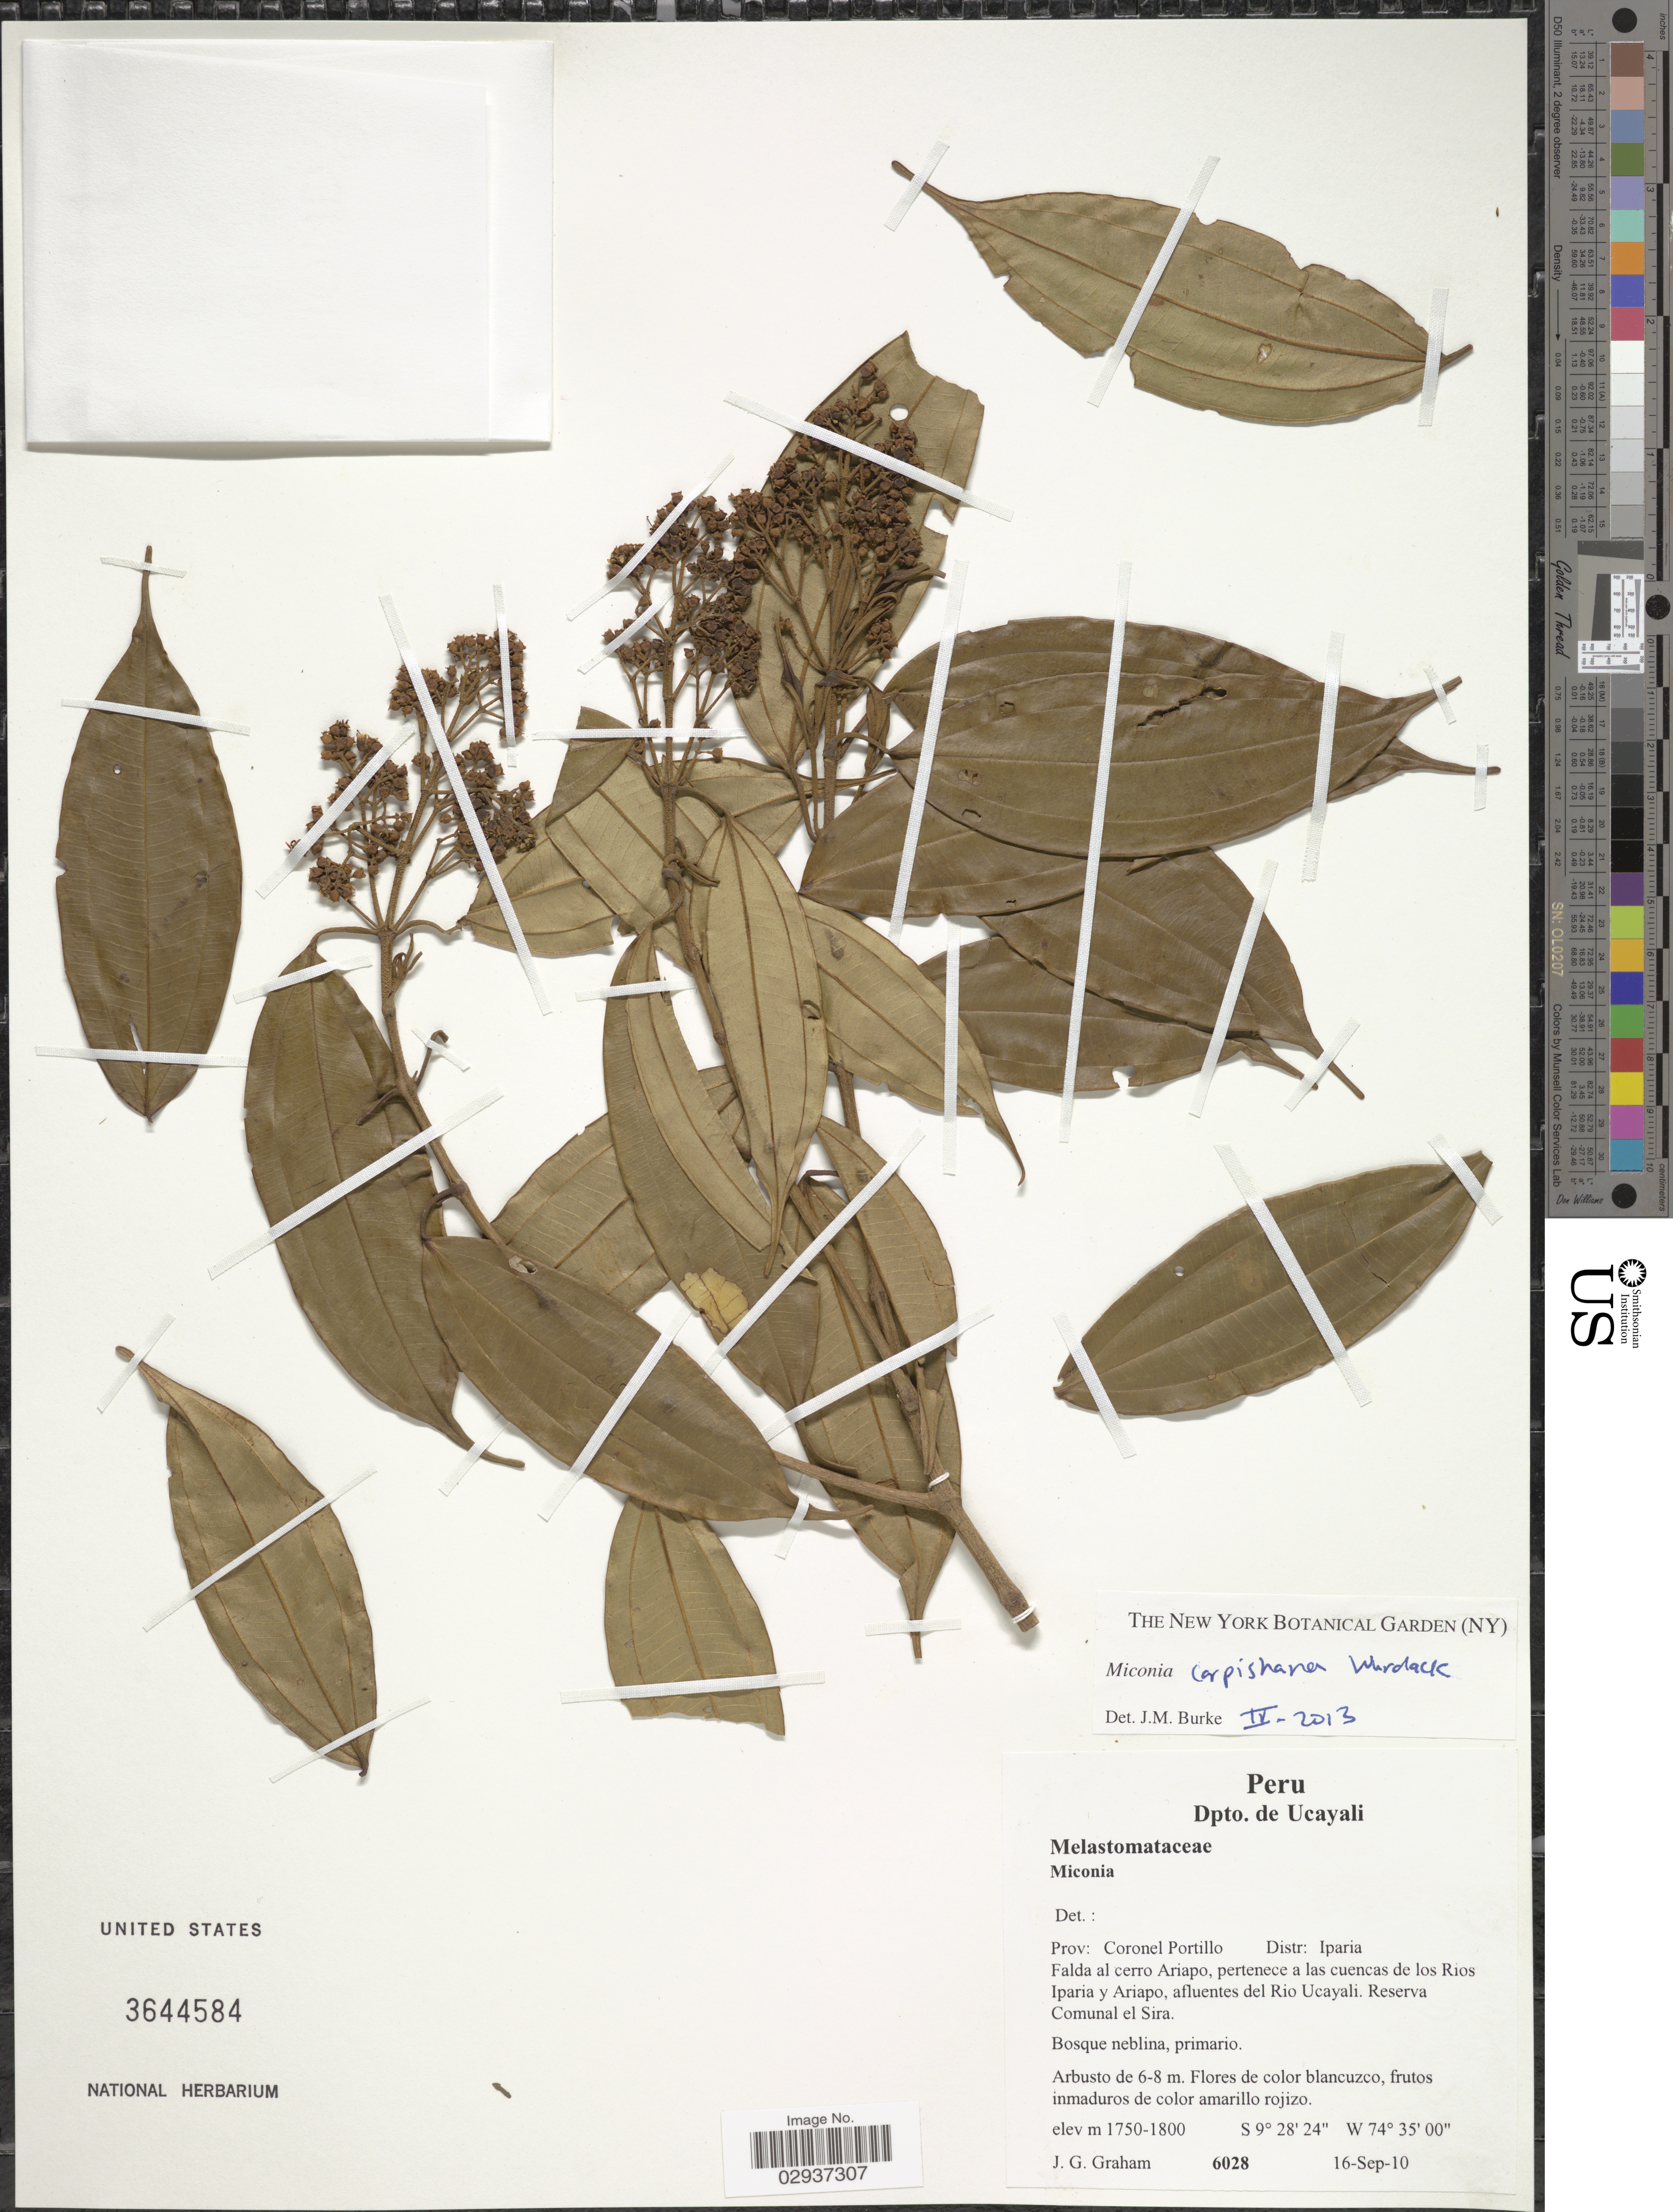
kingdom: Plantae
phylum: Tracheophyta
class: Magnoliopsida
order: Myrtales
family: Melastomataceae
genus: Miconia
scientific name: Miconia carpishana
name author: Wurdack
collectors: J. Graham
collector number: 6028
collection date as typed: Transcribed d/m/y: 16/9/10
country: Peru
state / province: Ucayali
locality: Dpto. de Ucayali. Prov: Coronel Portillo. Distr: Iparia. Falda al cerro Ariapo, pertenece a las cuencas de los Rios Iparia y Ariapo, afluentes del Rio Ucayali. Reserva Comunal el Sira.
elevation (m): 1750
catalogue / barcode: US 3644584